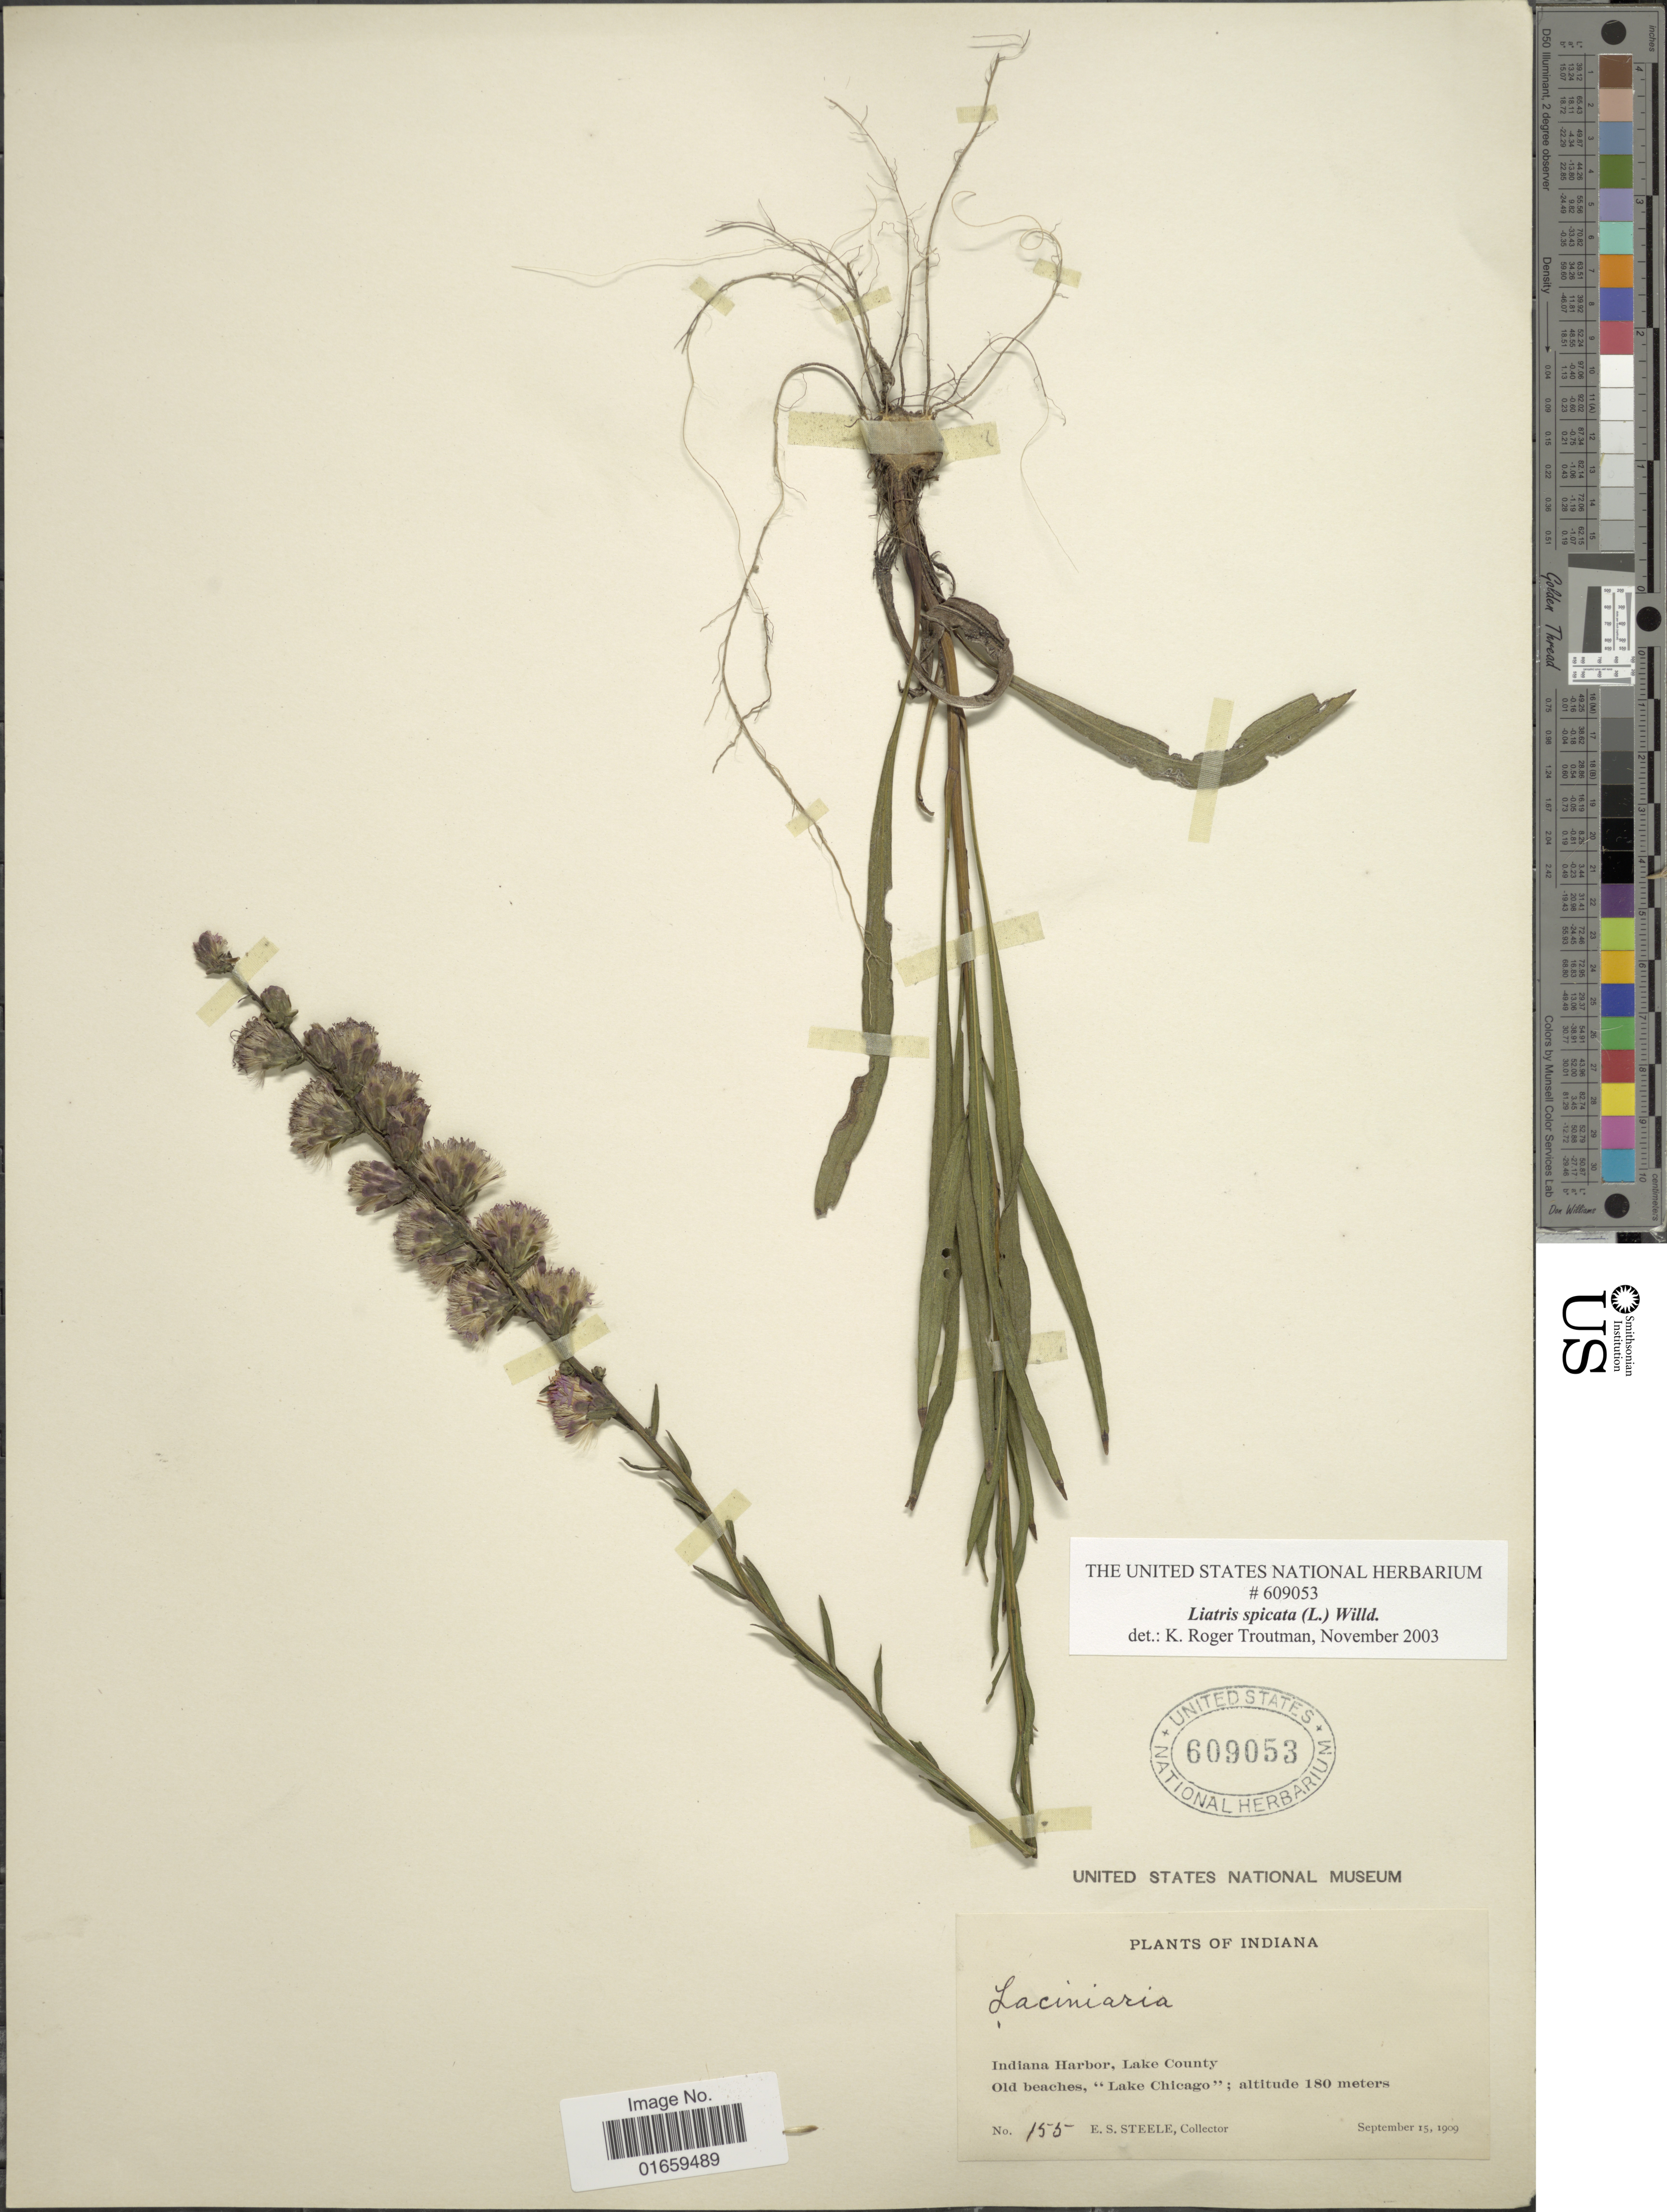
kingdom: Plantae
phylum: Tracheophyta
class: Magnoliopsida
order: Asterales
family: Asteraceae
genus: Liatris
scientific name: Liatris spicata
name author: (L.) Willd.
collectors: E. Steele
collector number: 155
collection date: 1909-09-15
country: United States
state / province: Indiana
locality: Indiana Harbor, Lake County, Old beaches, "Lake Chicago"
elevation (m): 180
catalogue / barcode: US 609053